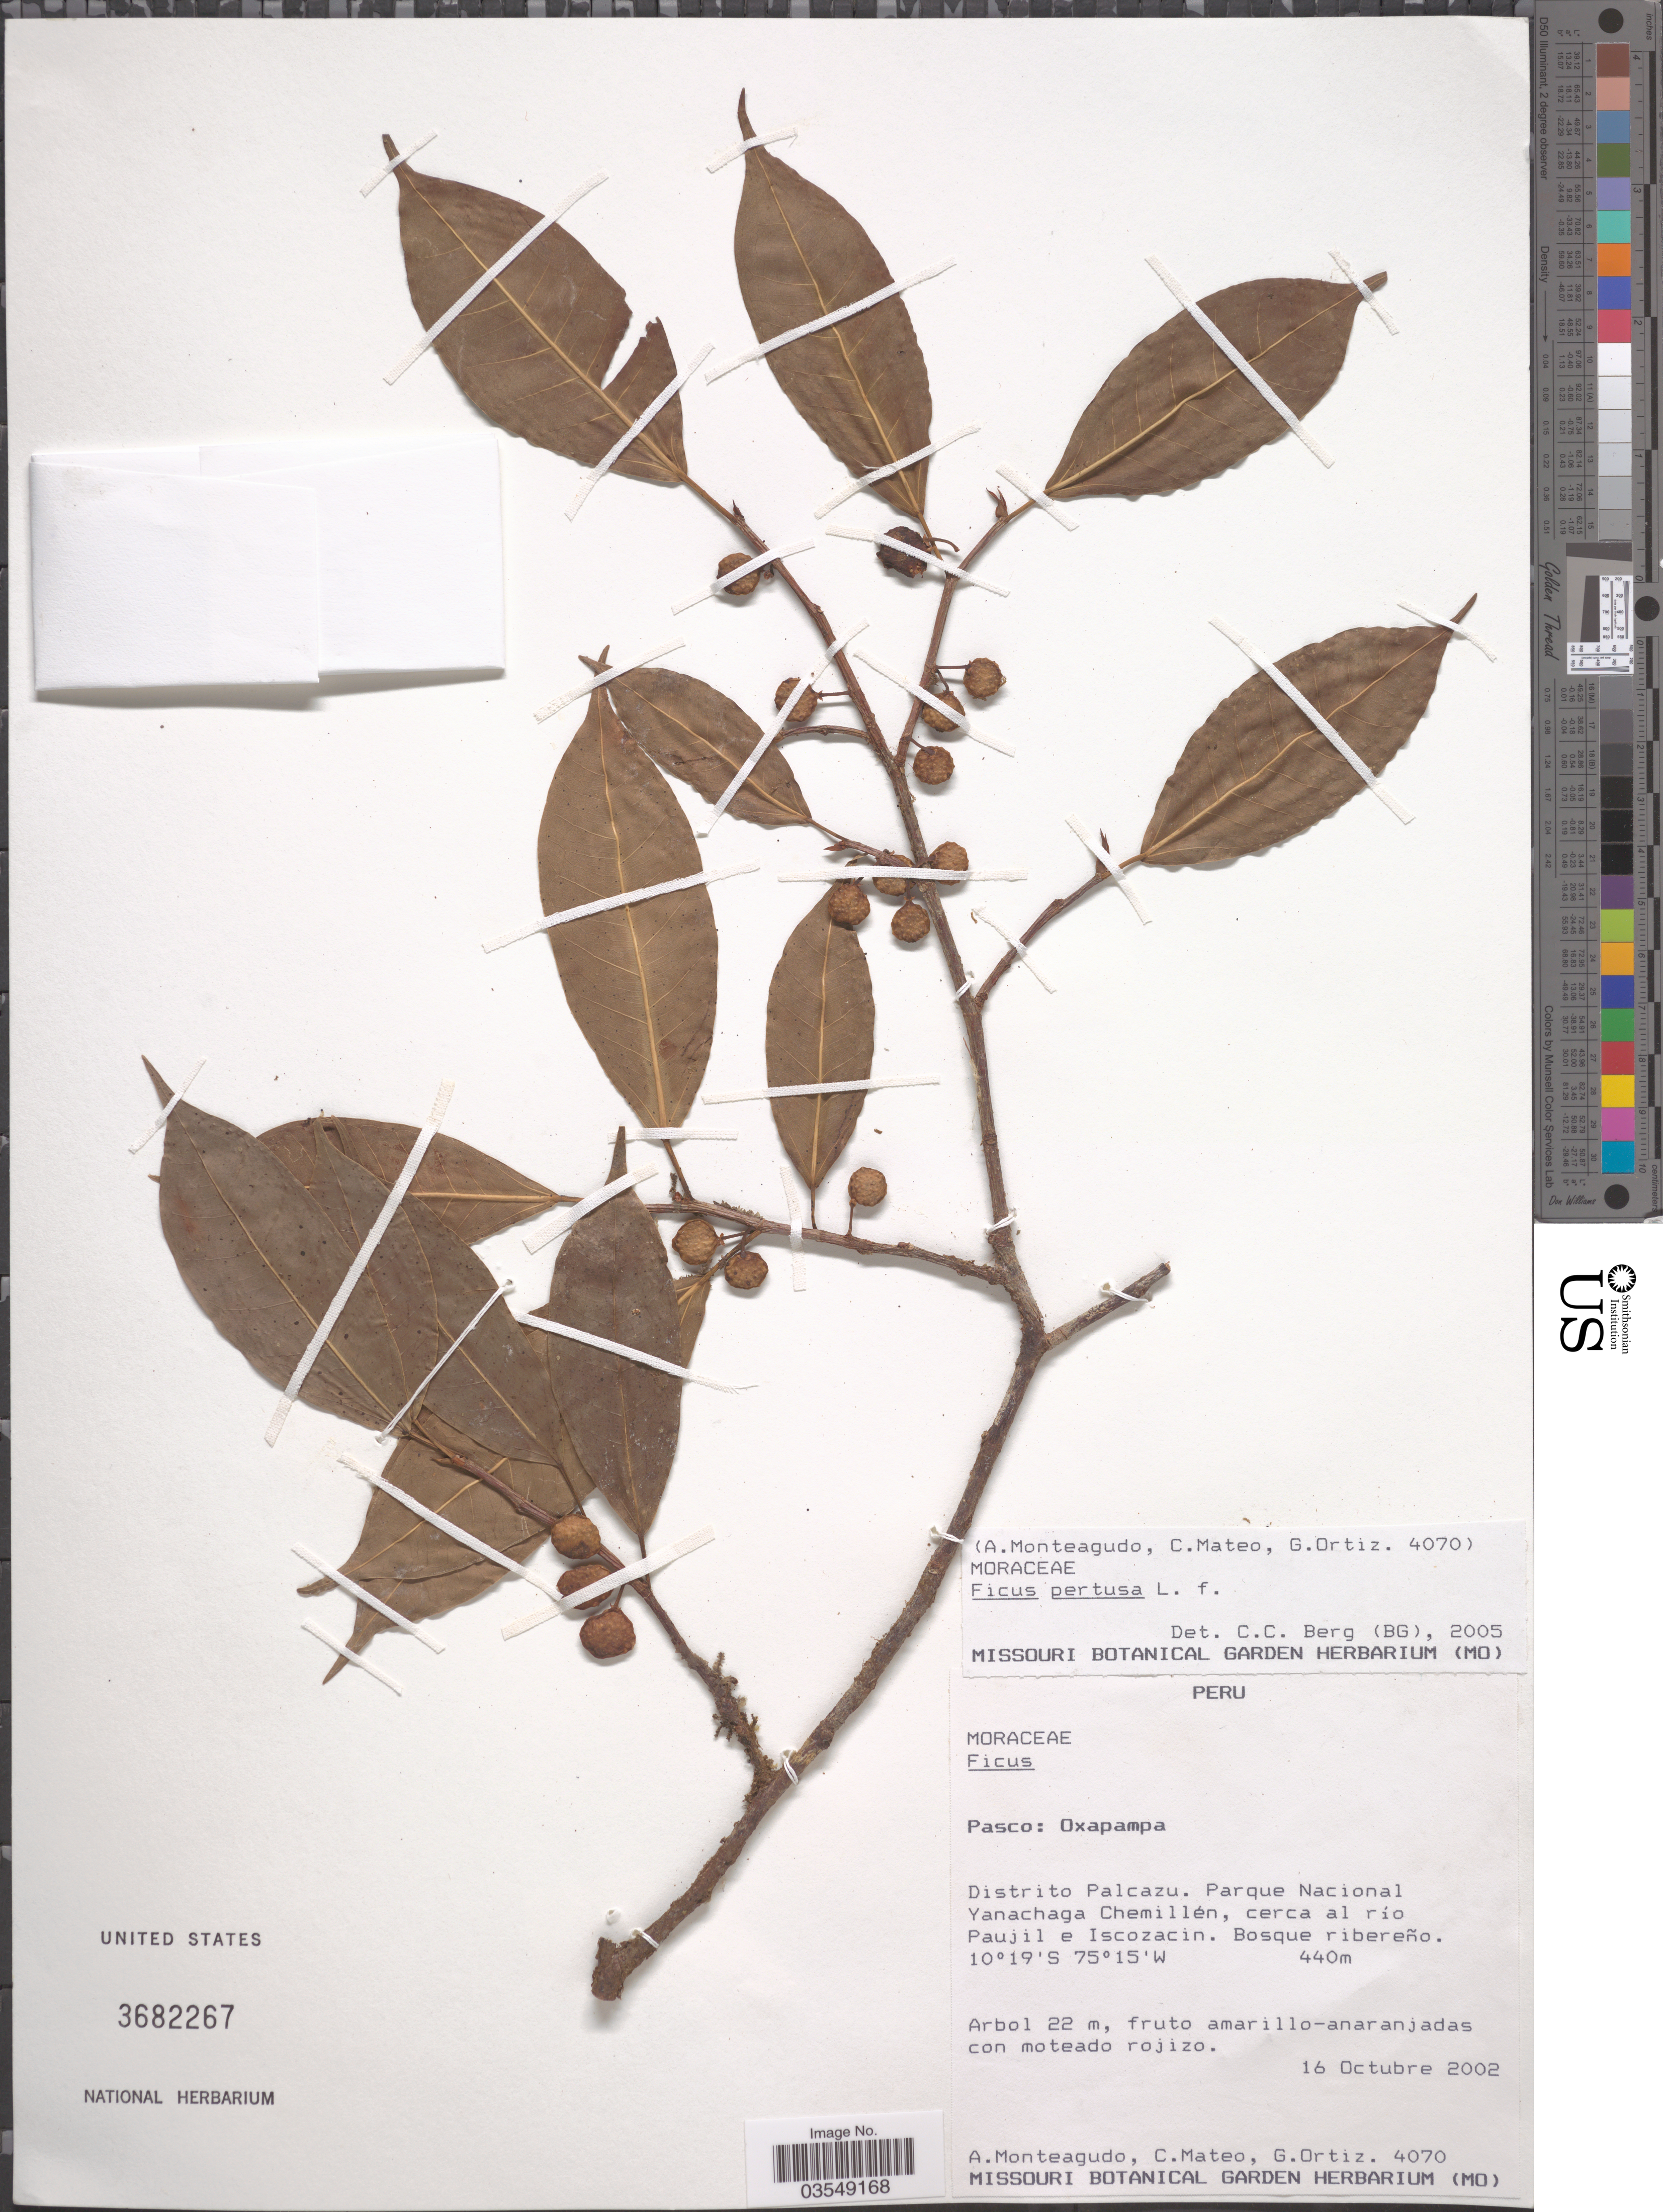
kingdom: Plantae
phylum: Tracheophyta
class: Magnoliopsida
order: Rosales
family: Moraceae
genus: Ficus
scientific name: Ficus pertusa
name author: L. f.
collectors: A. Monteagudo, C. Mateo & G. Ortiz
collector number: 4070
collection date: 2002-10-16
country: Peru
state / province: Pasco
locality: Oxapampa. Distrito Palcazu. Parque Nacional Yanachaga Chemillén, cerca al río Paujil e Iscozacin.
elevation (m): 440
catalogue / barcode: US 3682267